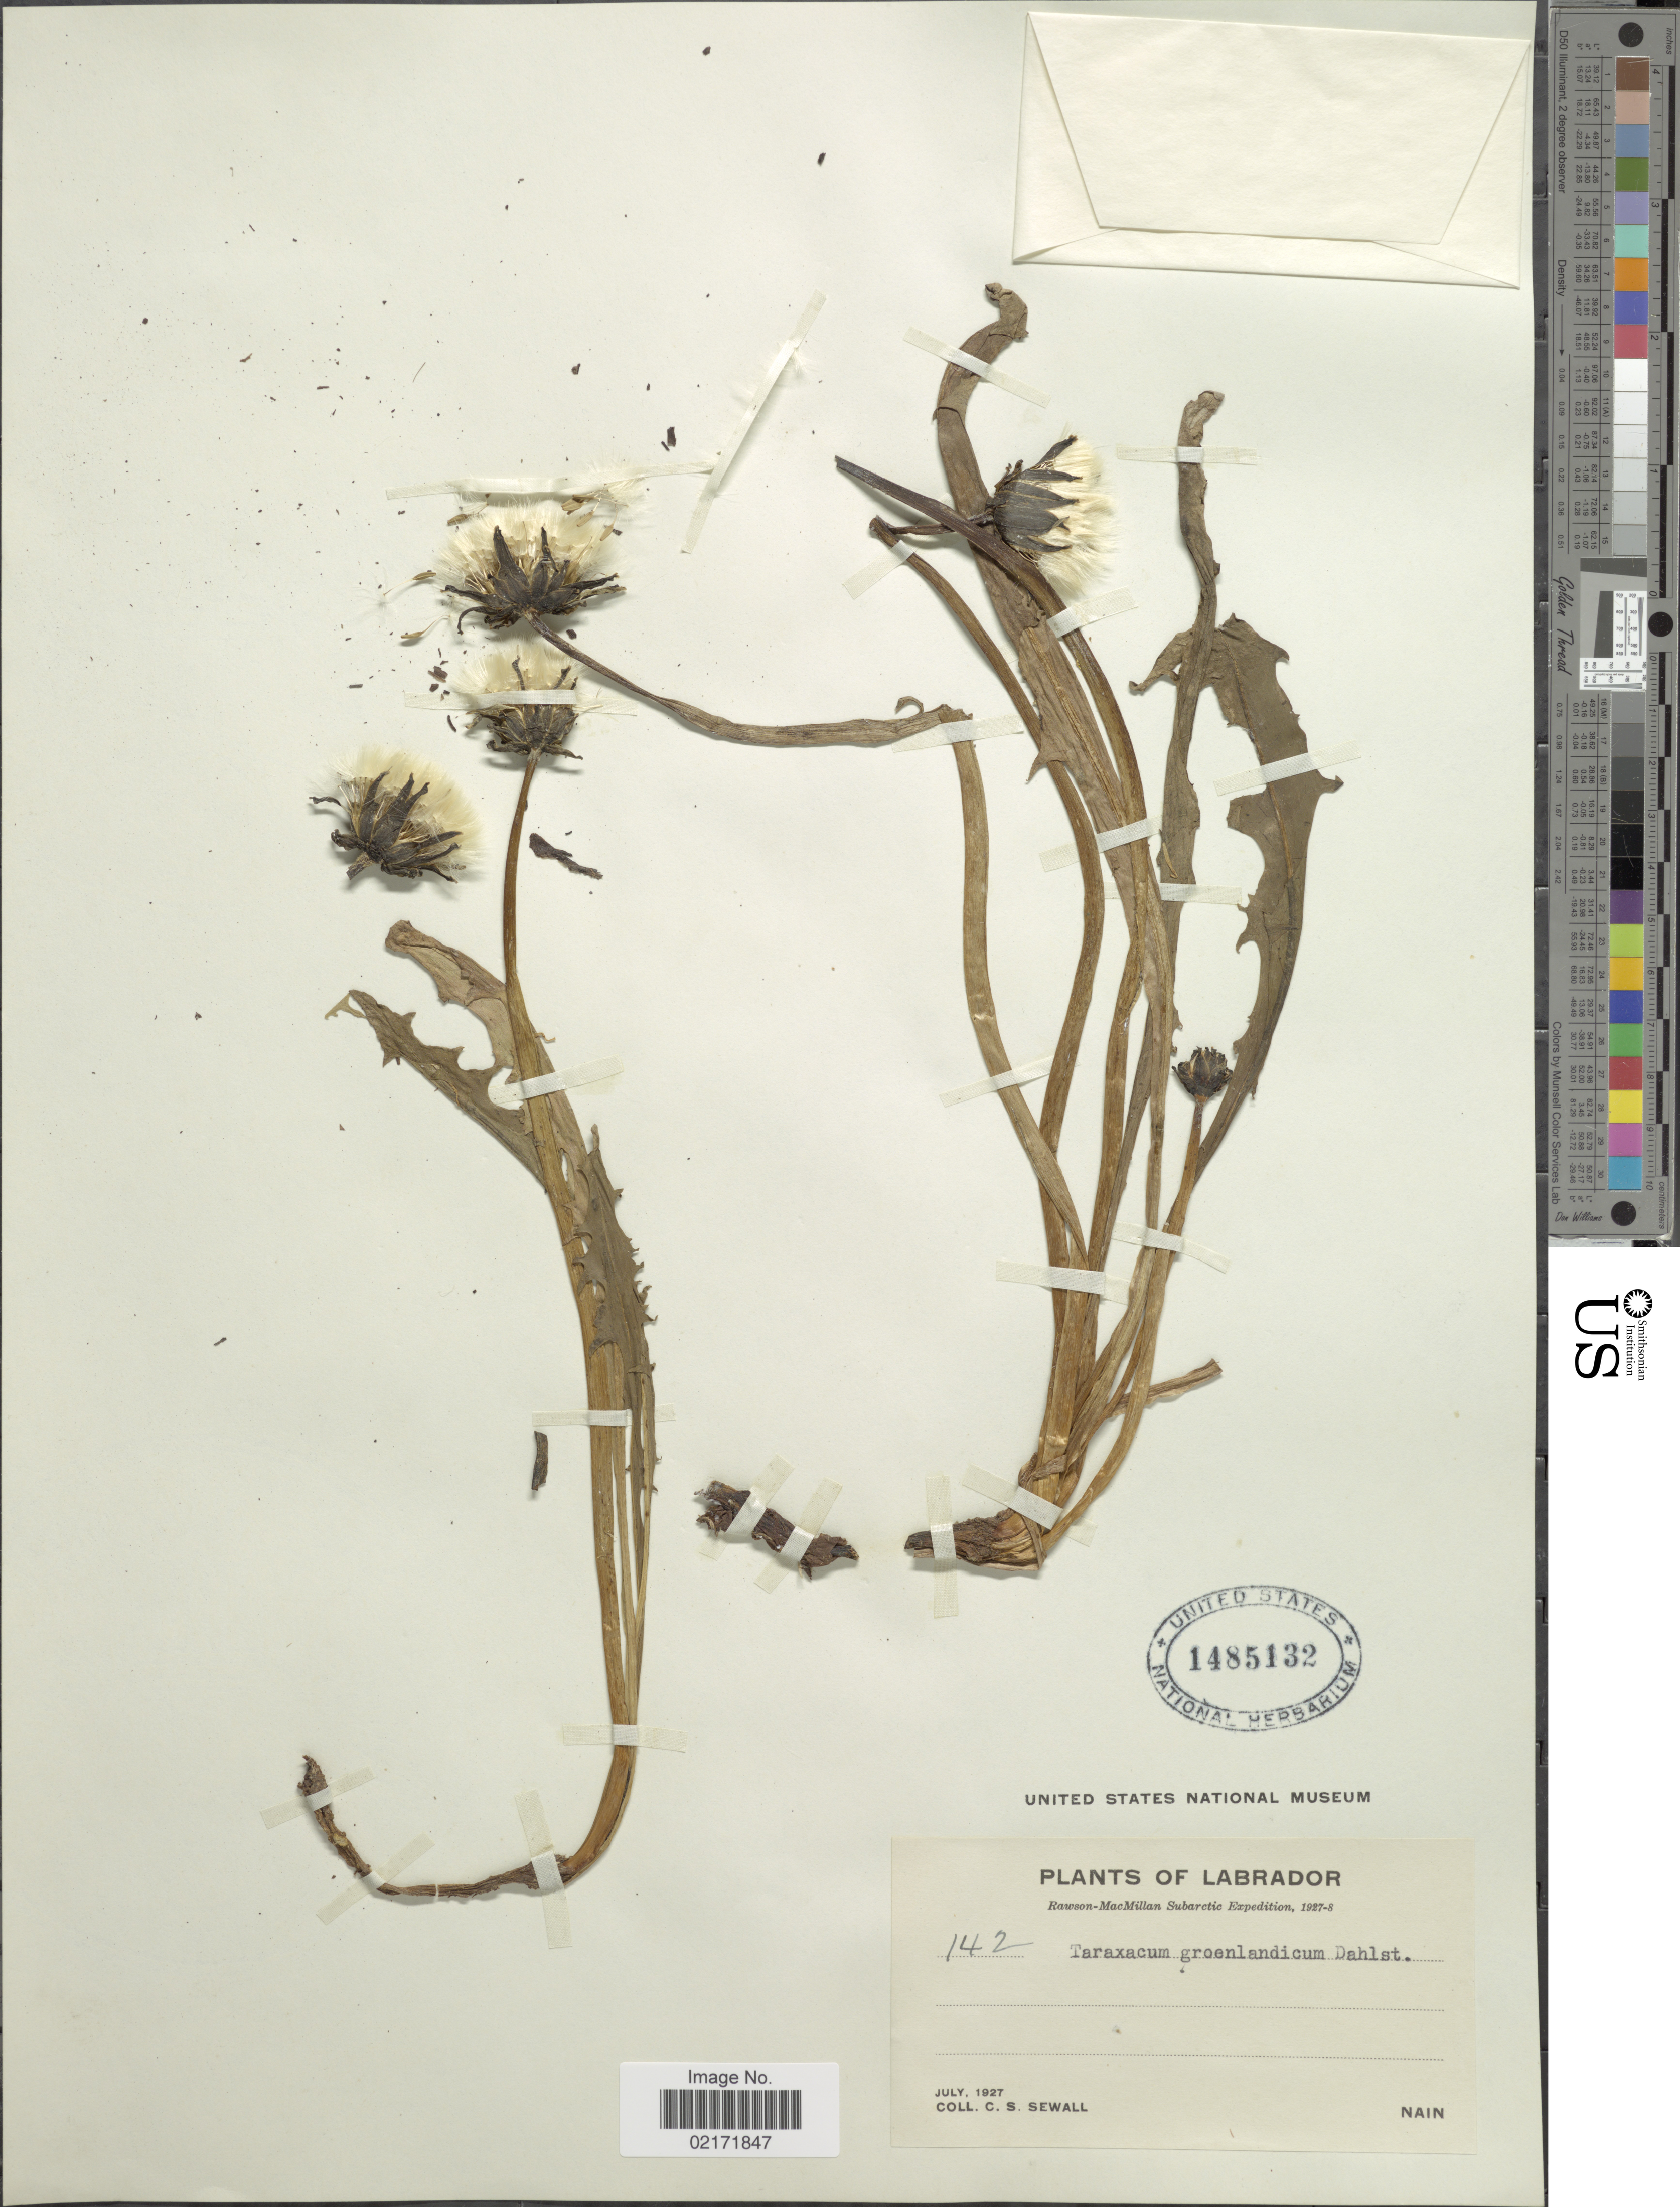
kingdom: Plantae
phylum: Tracheophyta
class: Magnoliopsida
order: Asterales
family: Asteraceae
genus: Taraxacum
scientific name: Taraxacum groenlandicum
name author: Dahlst.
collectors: C. Sewall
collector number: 142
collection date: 1927-07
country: Canada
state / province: Newfoundland and Labrador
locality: Labrador, Subarctic, Nain.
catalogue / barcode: US 1485132